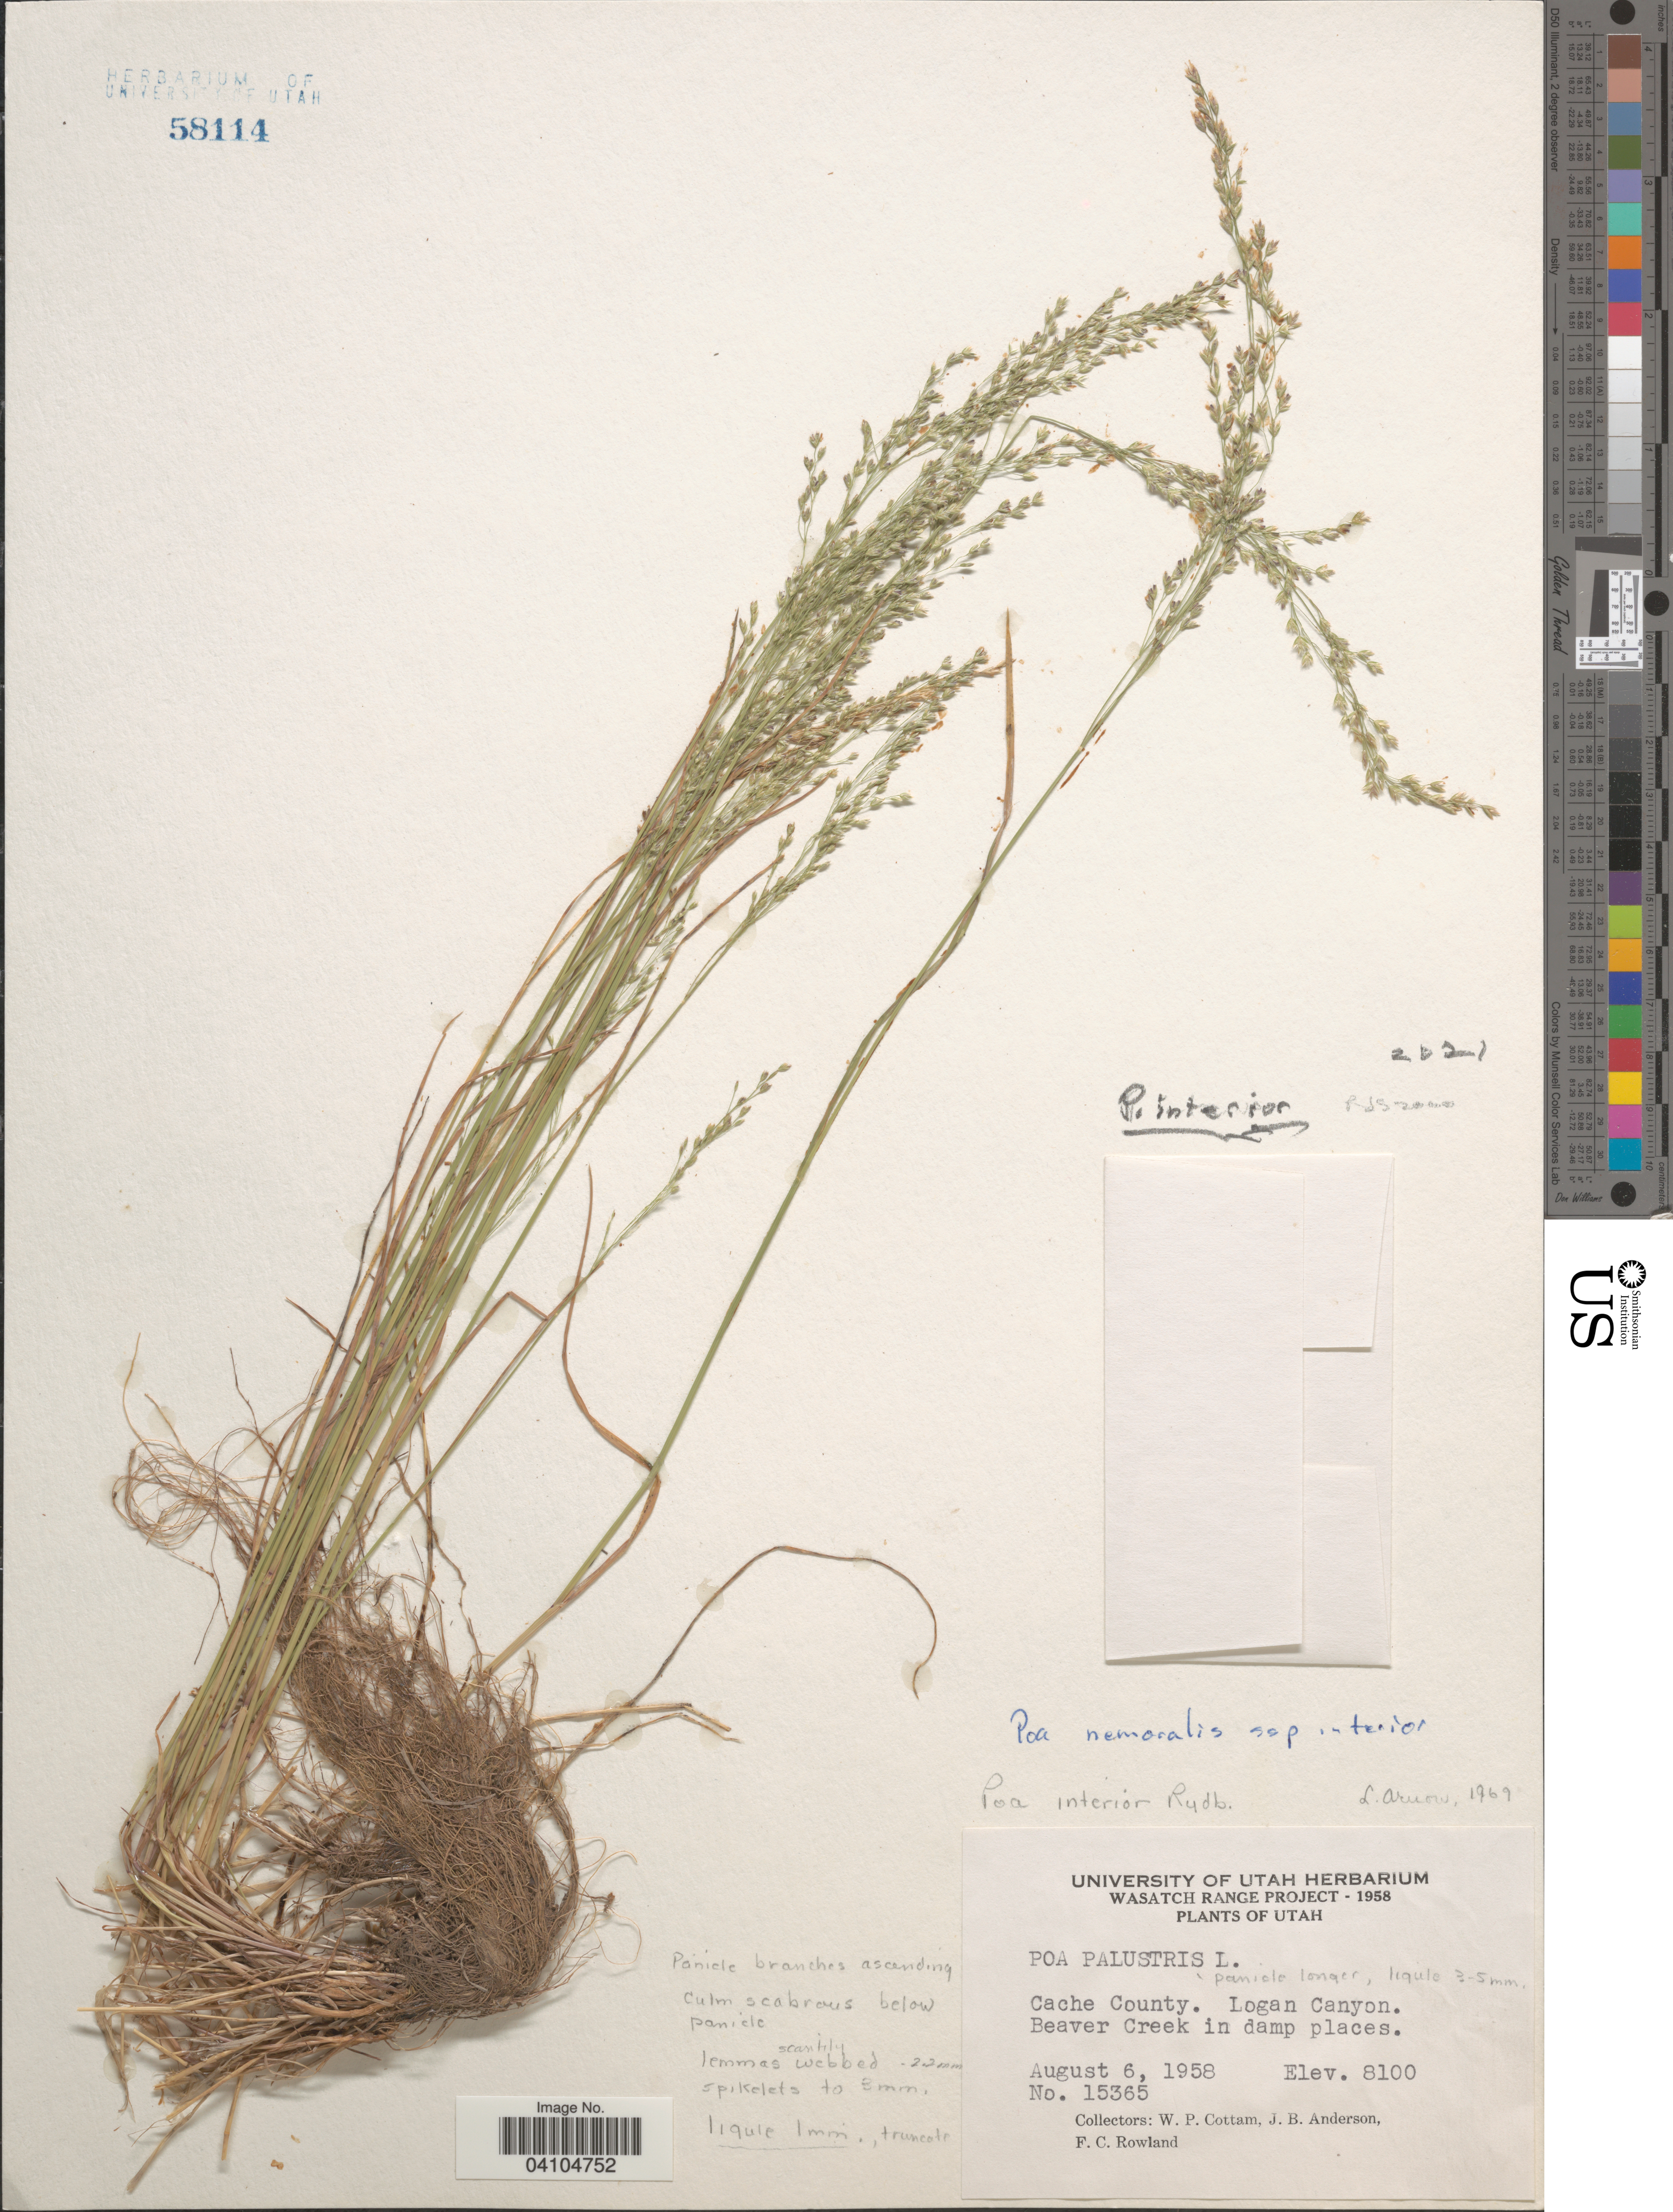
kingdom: Plantae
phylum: Tracheophyta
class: Liliopsida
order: Poales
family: Poaceae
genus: Poa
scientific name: Poa interior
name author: Rydb.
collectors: W. Cottam, J. B. Anderson & F. Rowland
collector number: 15365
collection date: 1958-08-06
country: United States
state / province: Utah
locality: Cache County. Logan Canyon. Beaver Creek in damp places.